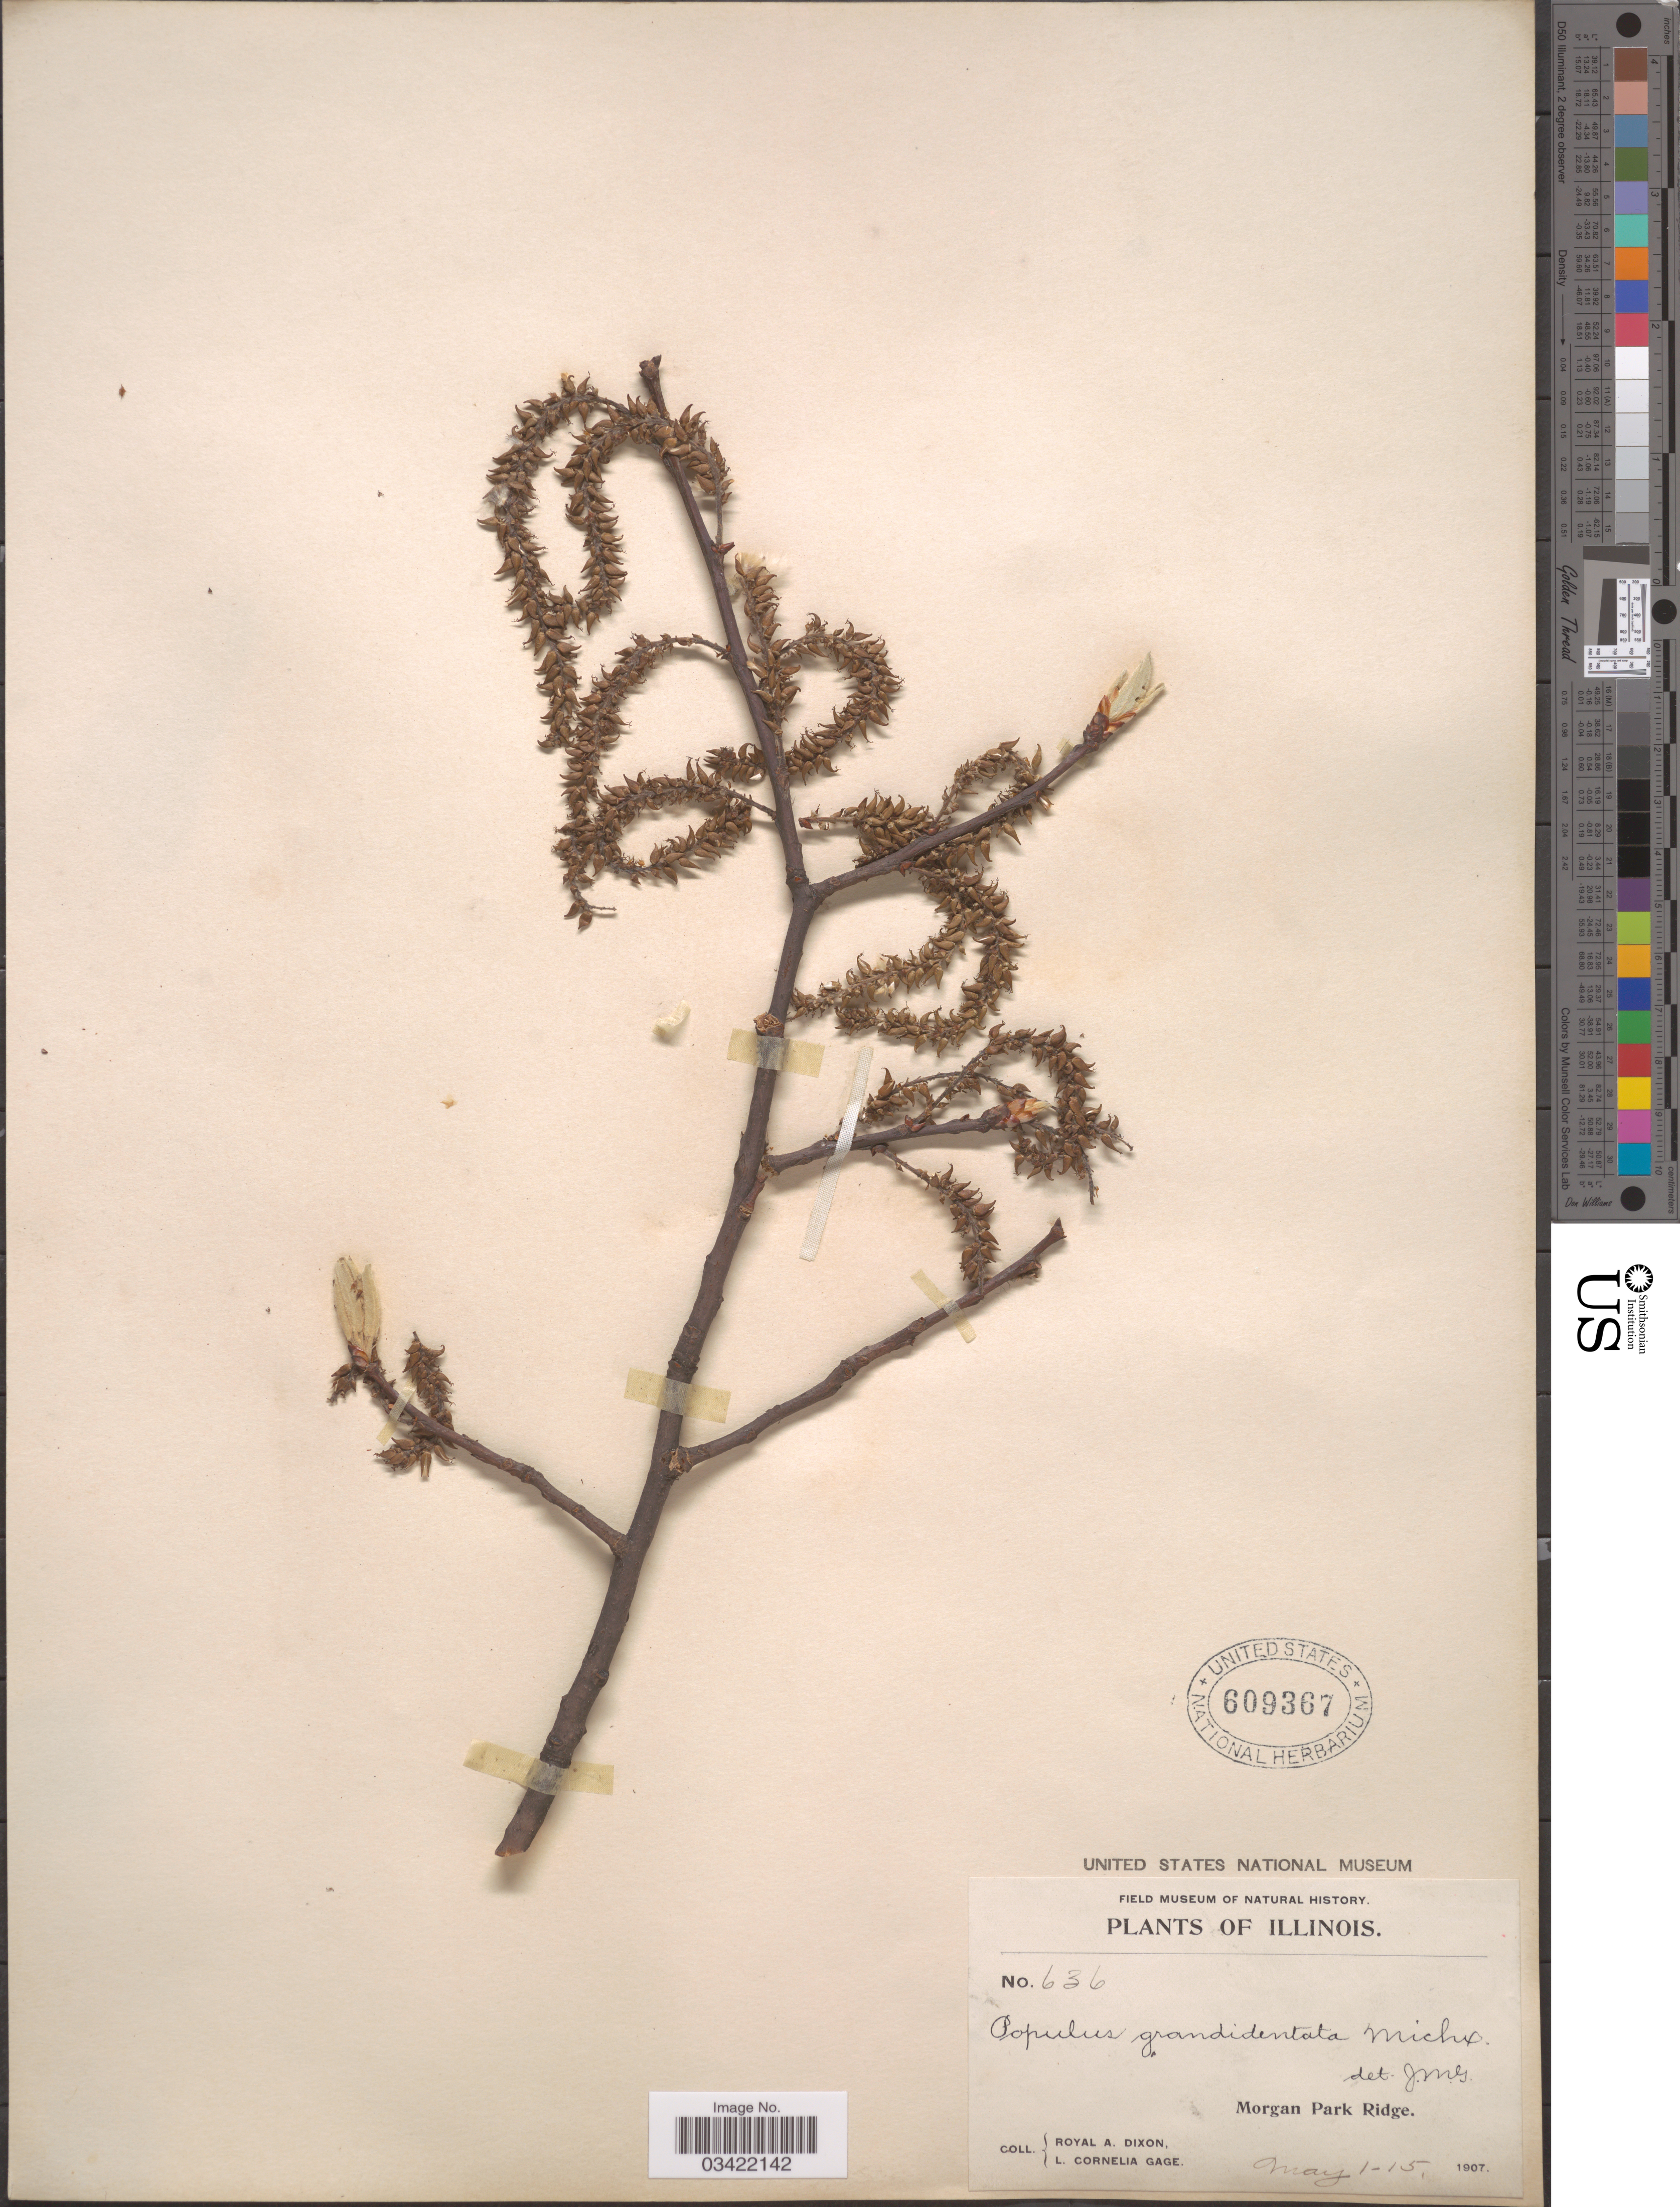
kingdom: Plantae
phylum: Tracheophyta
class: Magnoliopsida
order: Malpighiales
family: Salicaceae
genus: Populus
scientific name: Populus grandidentata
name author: Michx.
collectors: R. A. Dixon & L. Gage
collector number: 636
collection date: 1907-05-01/1907-05-15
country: United States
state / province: Illinois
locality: Morgan Park Ridge.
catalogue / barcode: US 609367